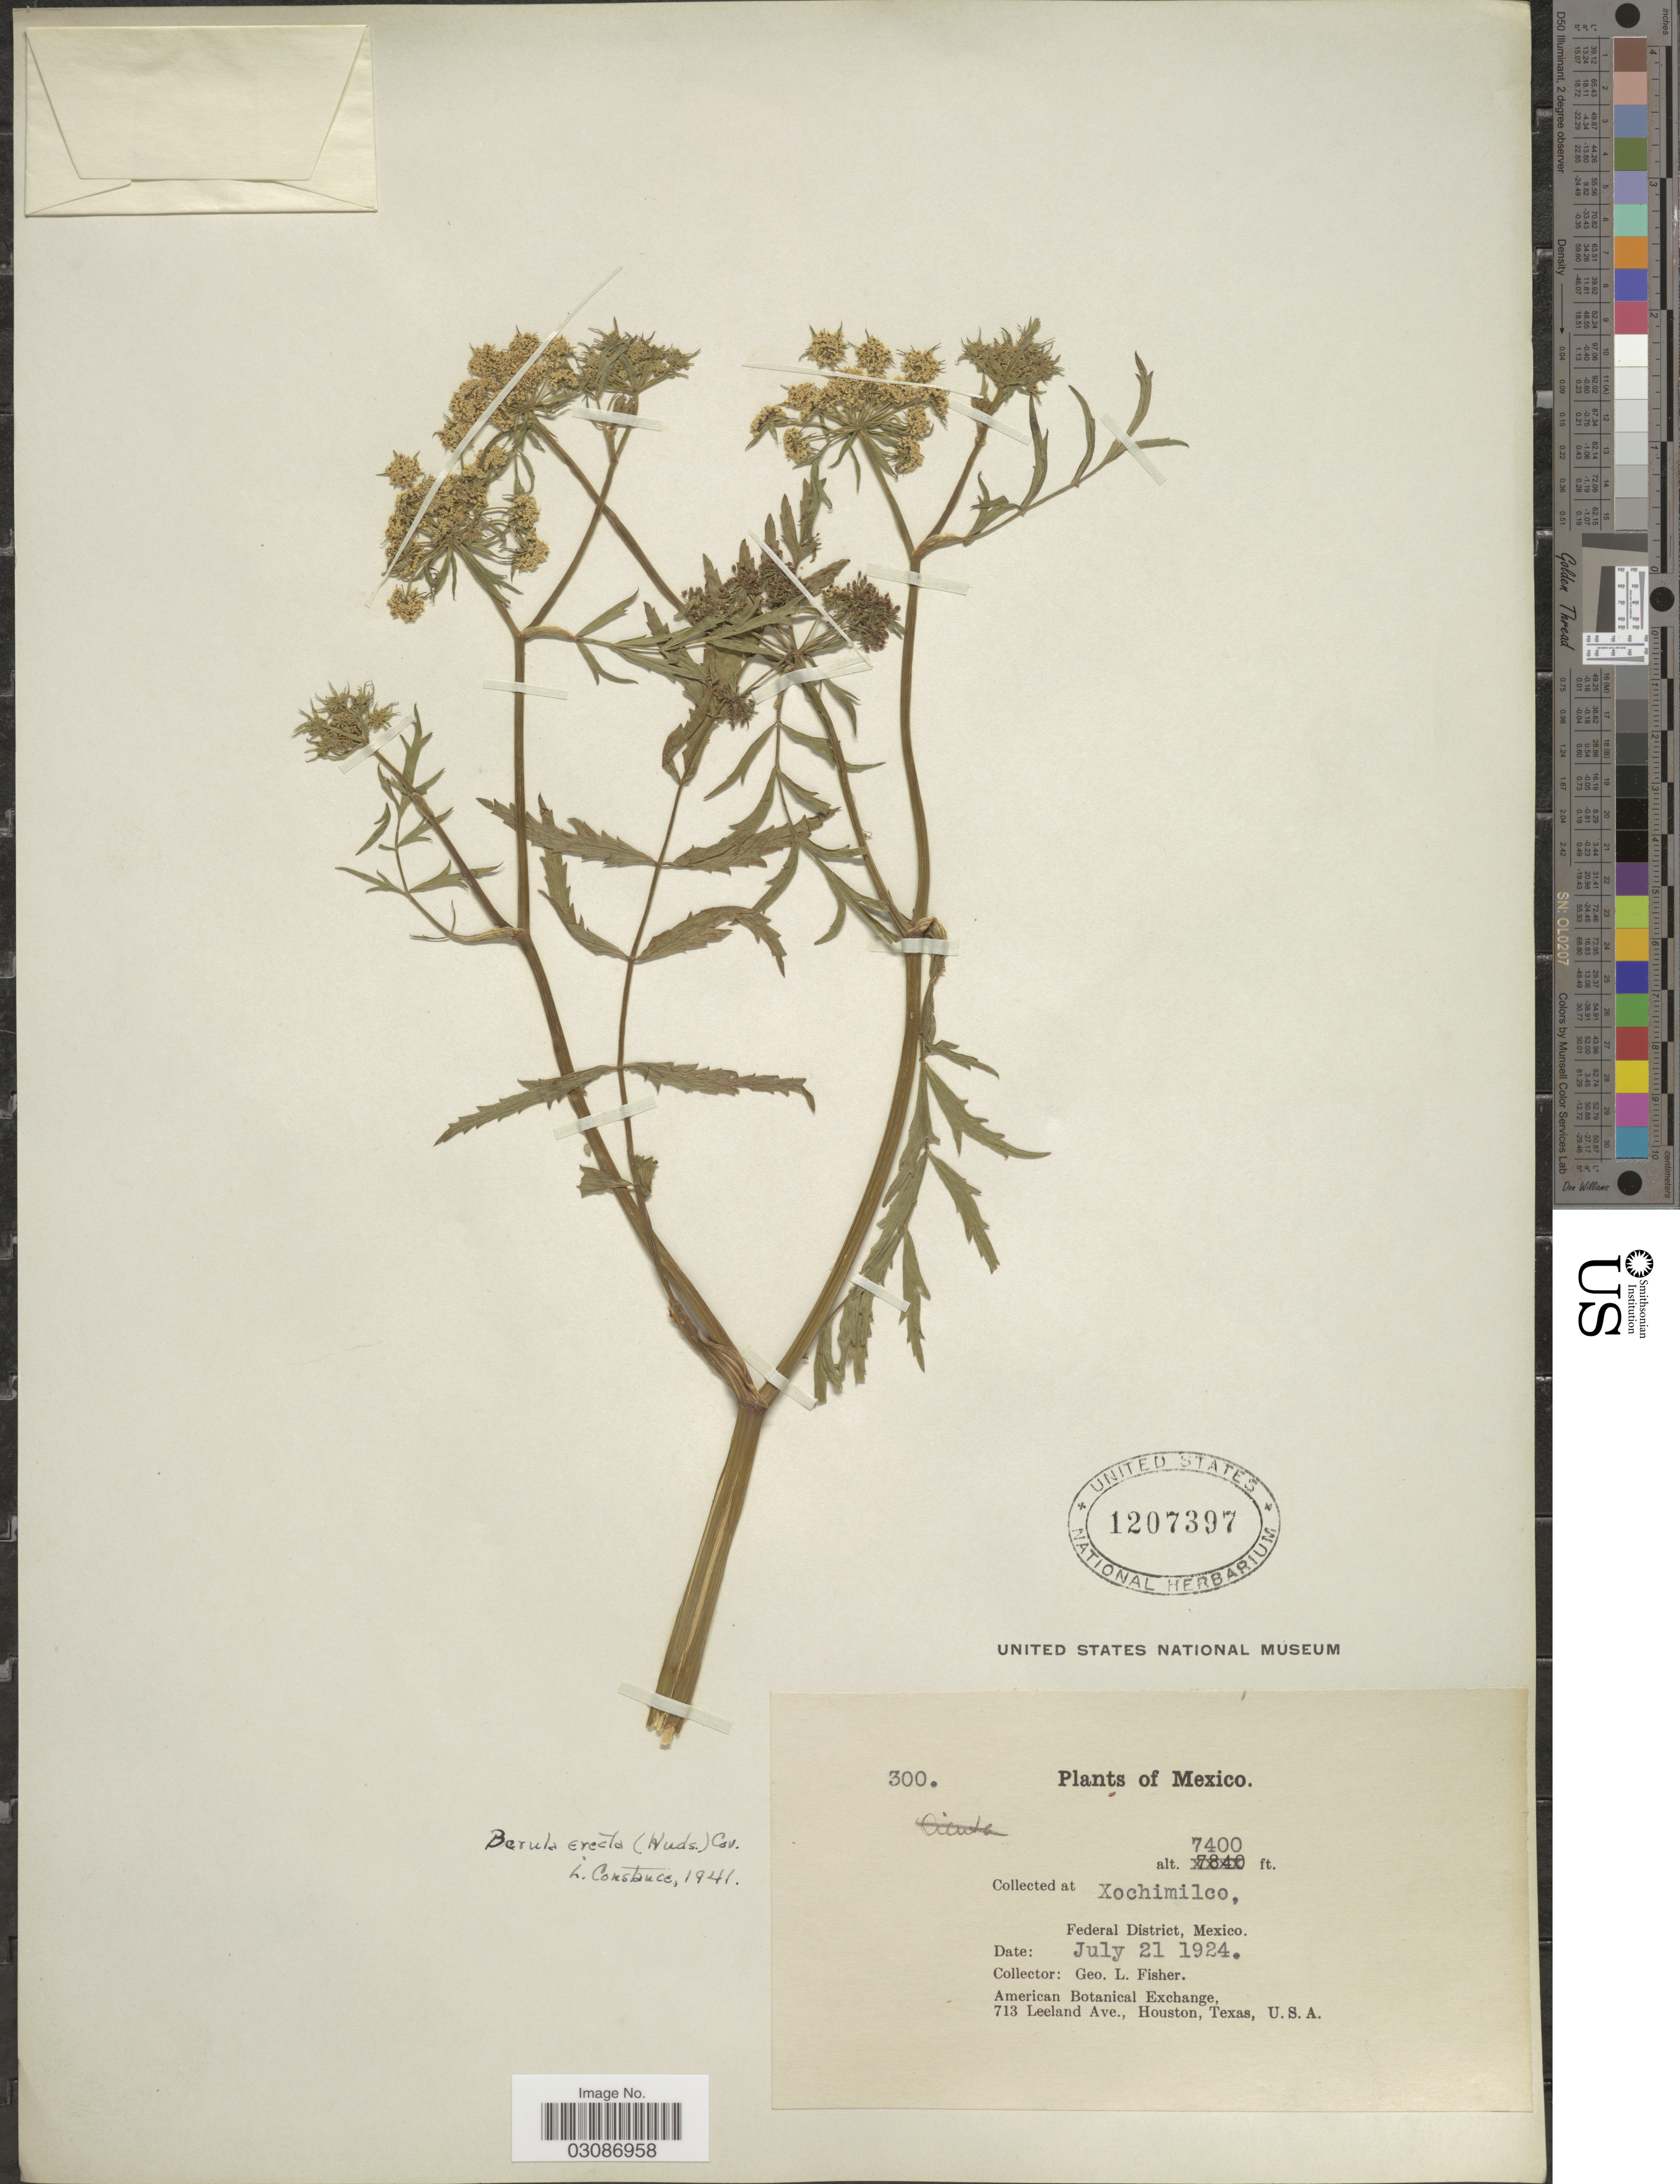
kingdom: Plantae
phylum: Tracheophyta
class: Magnoliopsida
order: Apiales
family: Apiaceae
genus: Berula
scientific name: Berula erecta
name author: (Huds.) Coville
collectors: G. L. Fisher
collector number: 300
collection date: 1924-07-21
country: Mexico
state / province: Distrito Federal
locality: Xochimilco. Federal District.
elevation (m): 2256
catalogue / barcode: US 1207397